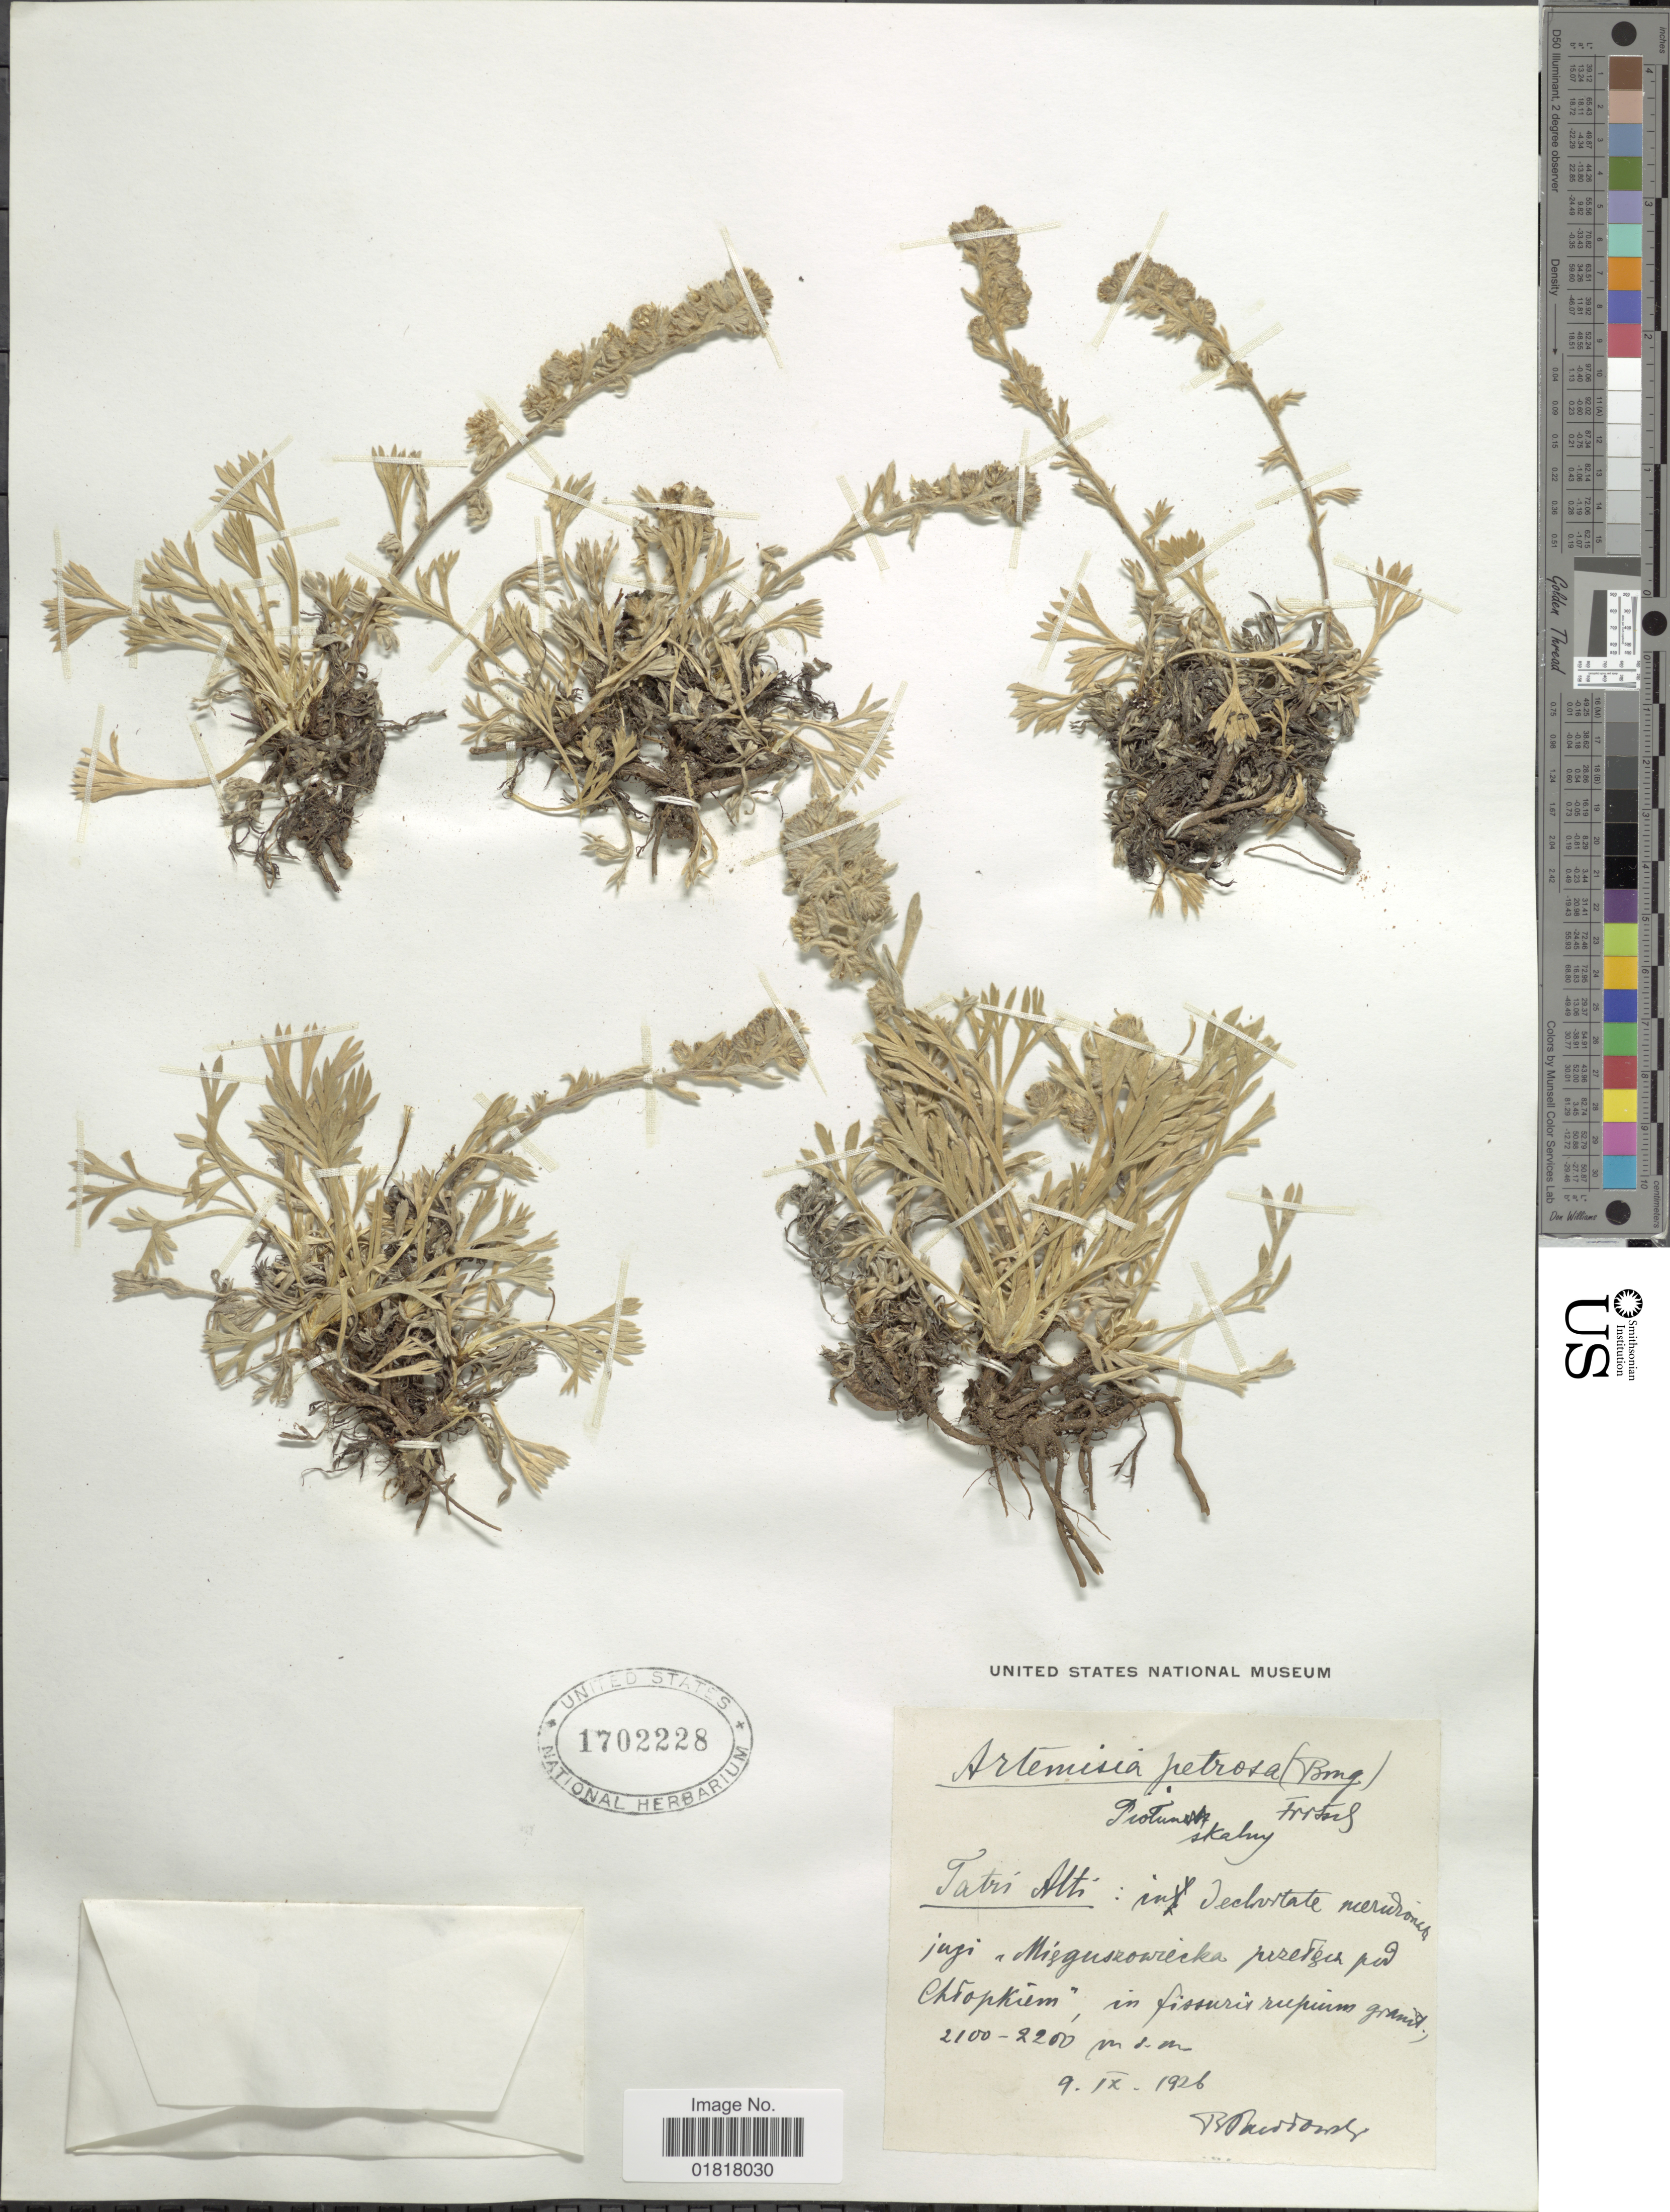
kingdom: Plantae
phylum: Tracheophyta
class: Magnoliopsida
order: Asterales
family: Asteraceae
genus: Artemisia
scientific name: Artemisia petrosa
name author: (Baumg.) Jan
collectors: B. Raustronds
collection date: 1926-09-09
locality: Tatri Alti: inf sectvitate mervronies juzi, Miguszowicka pizeich pir Chropkiem, in fissuris rupuinus granit [interpreted]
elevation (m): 2100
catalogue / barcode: US 1702228